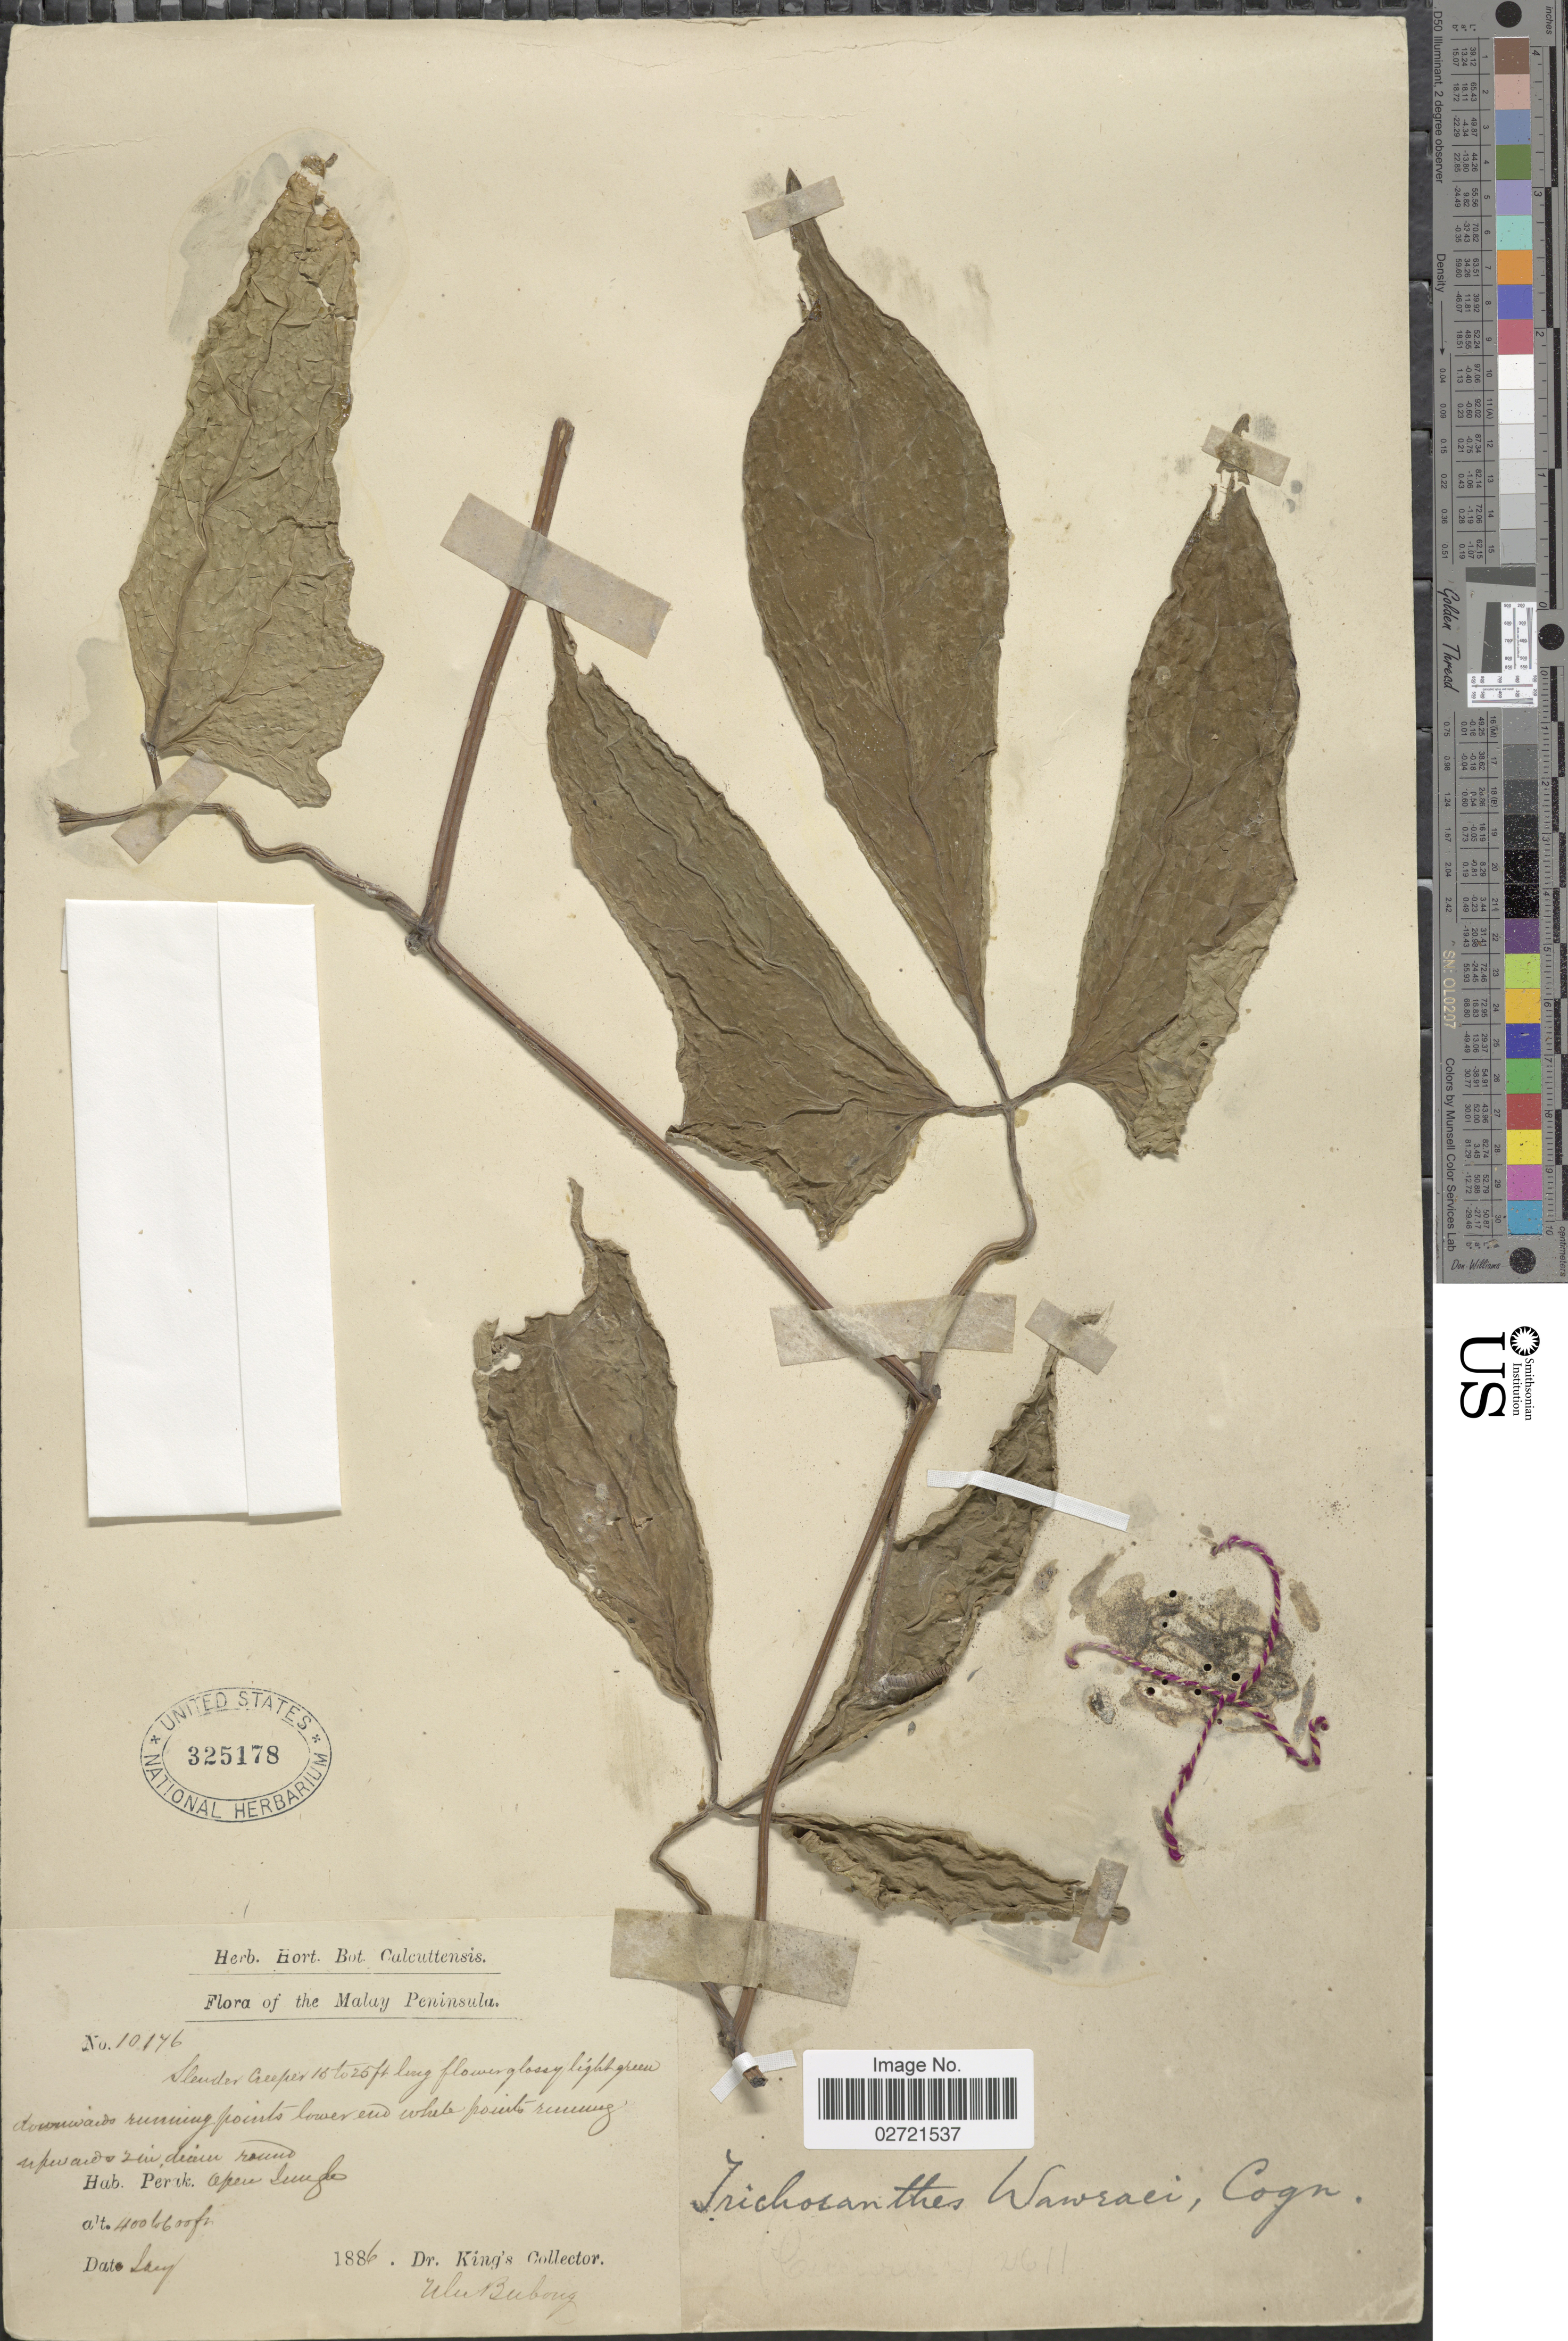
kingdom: Plantae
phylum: Tracheophyta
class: Magnoliopsida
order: Cucurbitales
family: Cucurbitaceae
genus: Trichosanthes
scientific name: Trichosanthes wawraei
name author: Cogn.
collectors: Dr. King's collector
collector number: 10176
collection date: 1886-08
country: Malaysia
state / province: Perak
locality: Perak, open jungle, The Malay Peninsula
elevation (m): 122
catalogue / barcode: US 325178